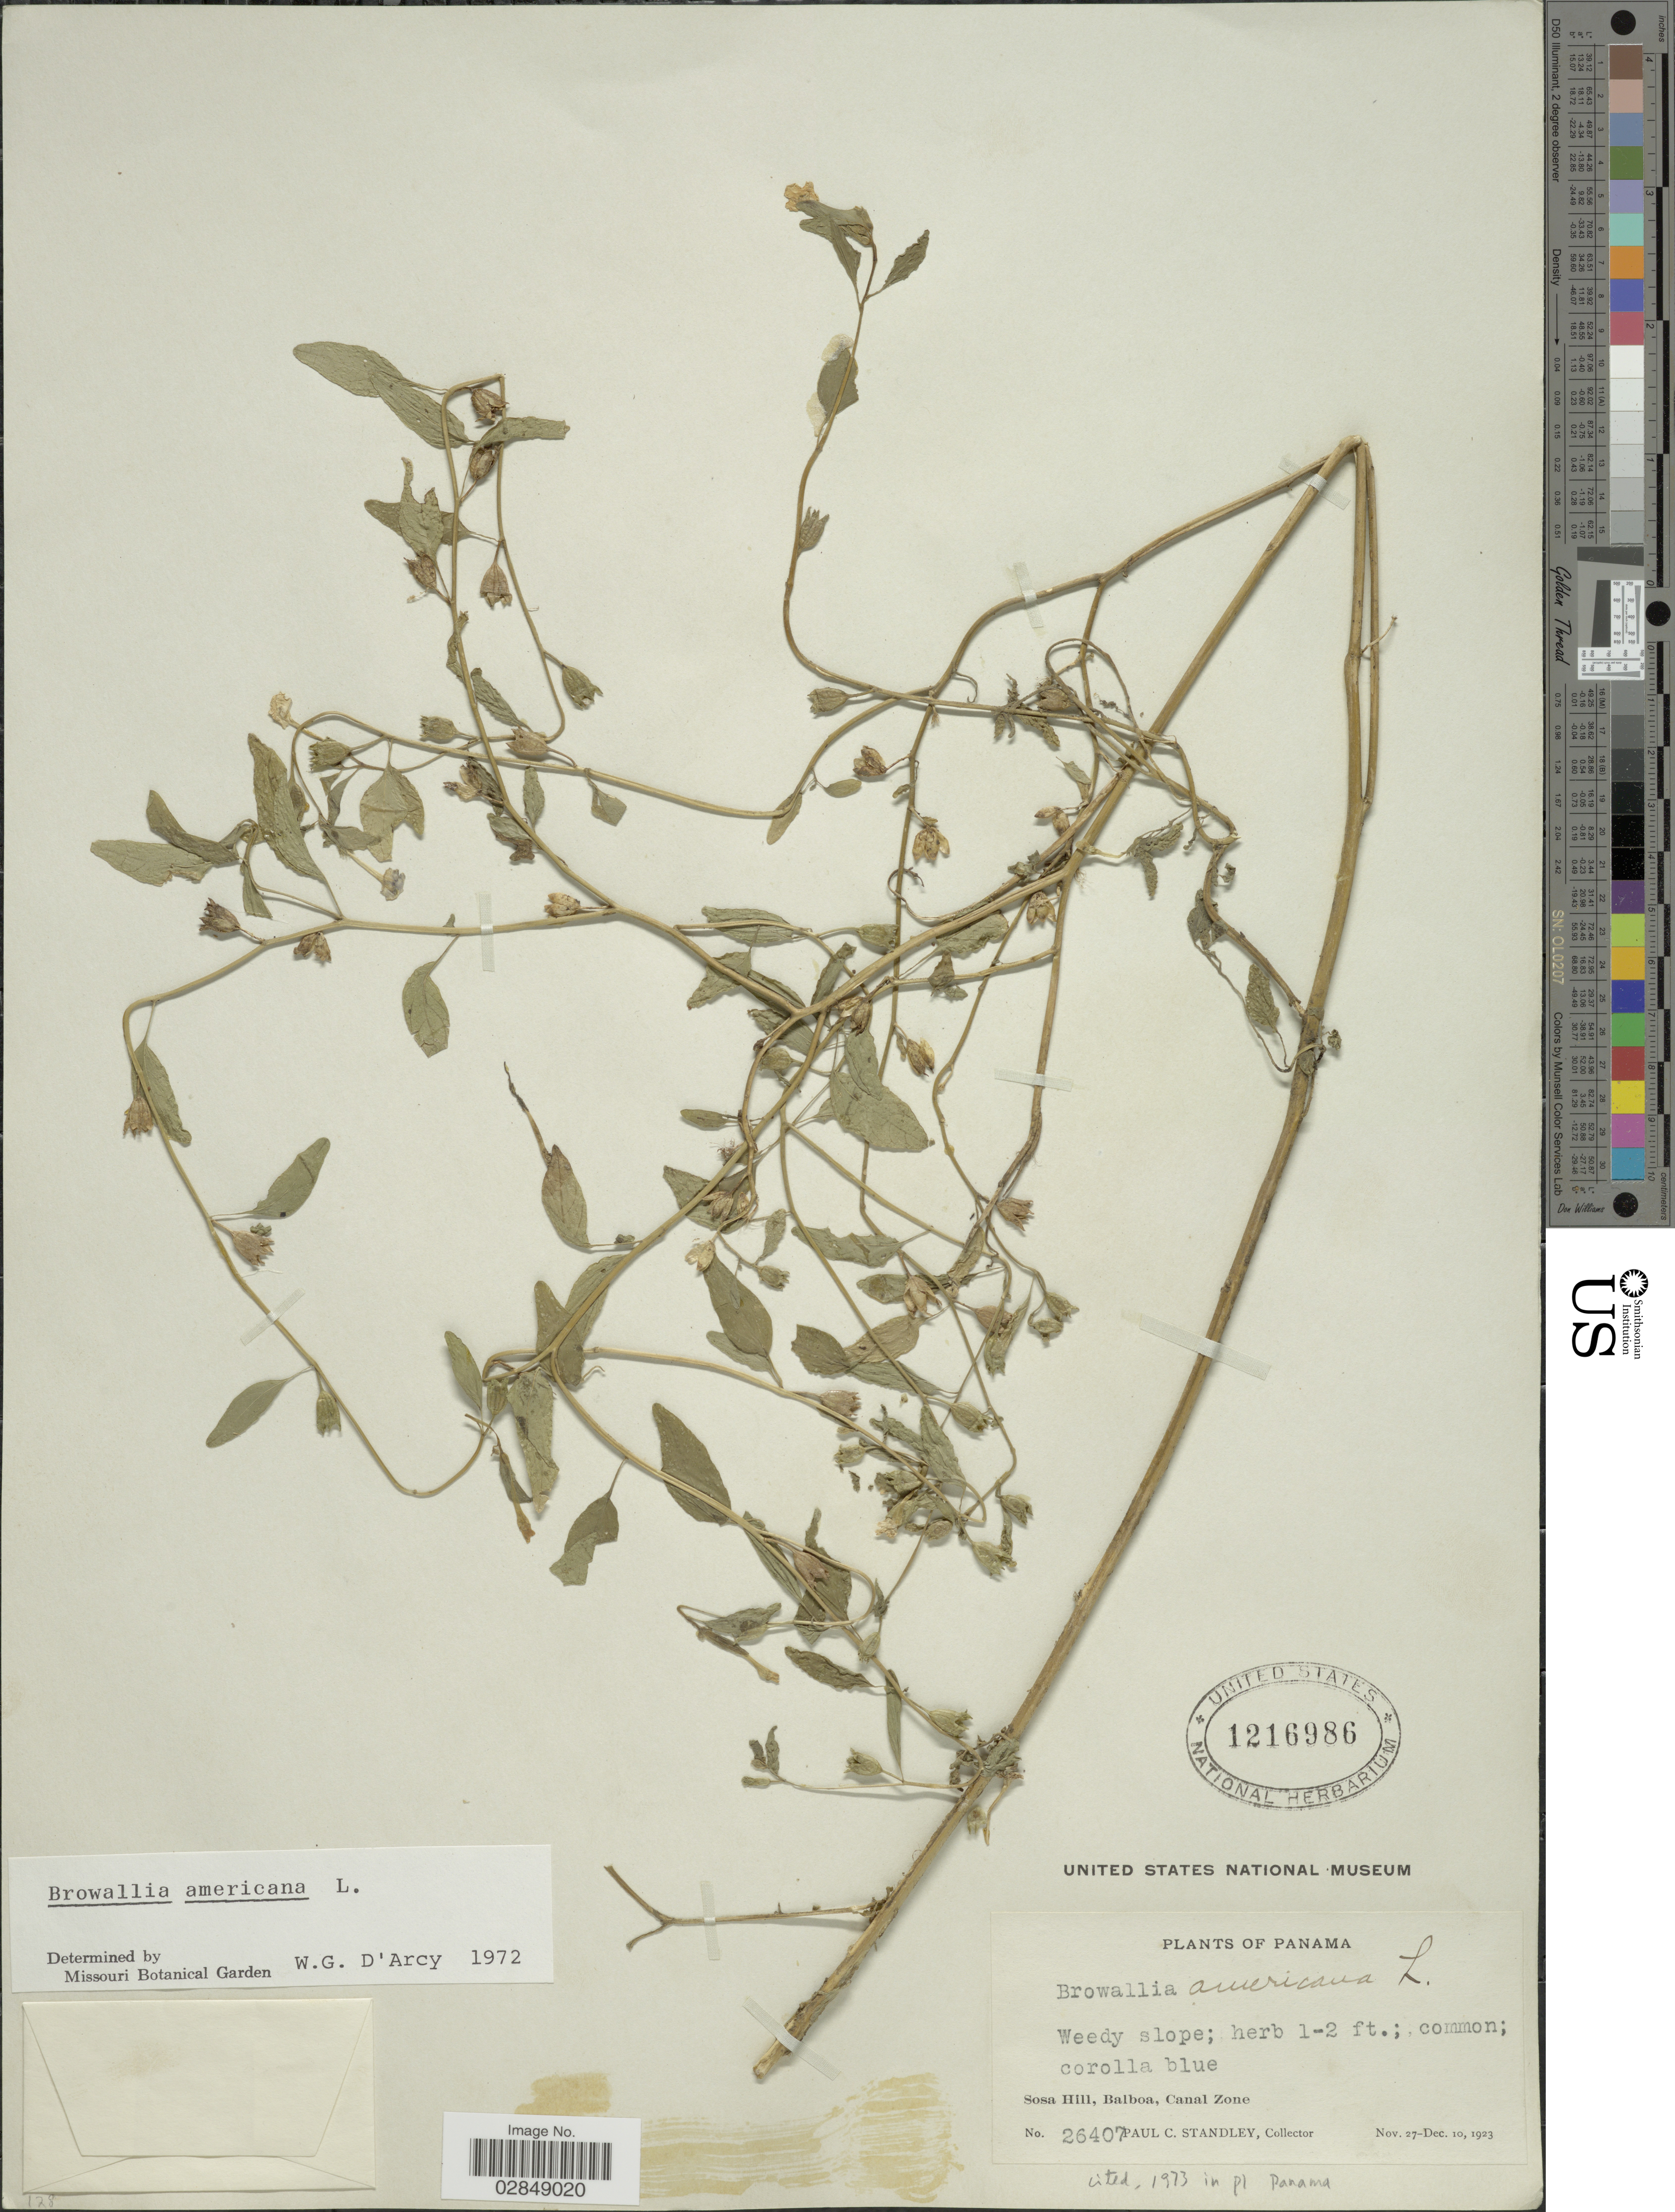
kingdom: Plantae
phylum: Tracheophyta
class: Magnoliopsida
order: Solanales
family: Solanaceae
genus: Browallia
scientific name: Browallia americana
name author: L.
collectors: P. C. Standley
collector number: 26407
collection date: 1923-11-27/1923-12-10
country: Panama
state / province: Colón / Panamá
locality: Sosa Hill, Balboa, Canal Zone.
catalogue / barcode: US 1216986